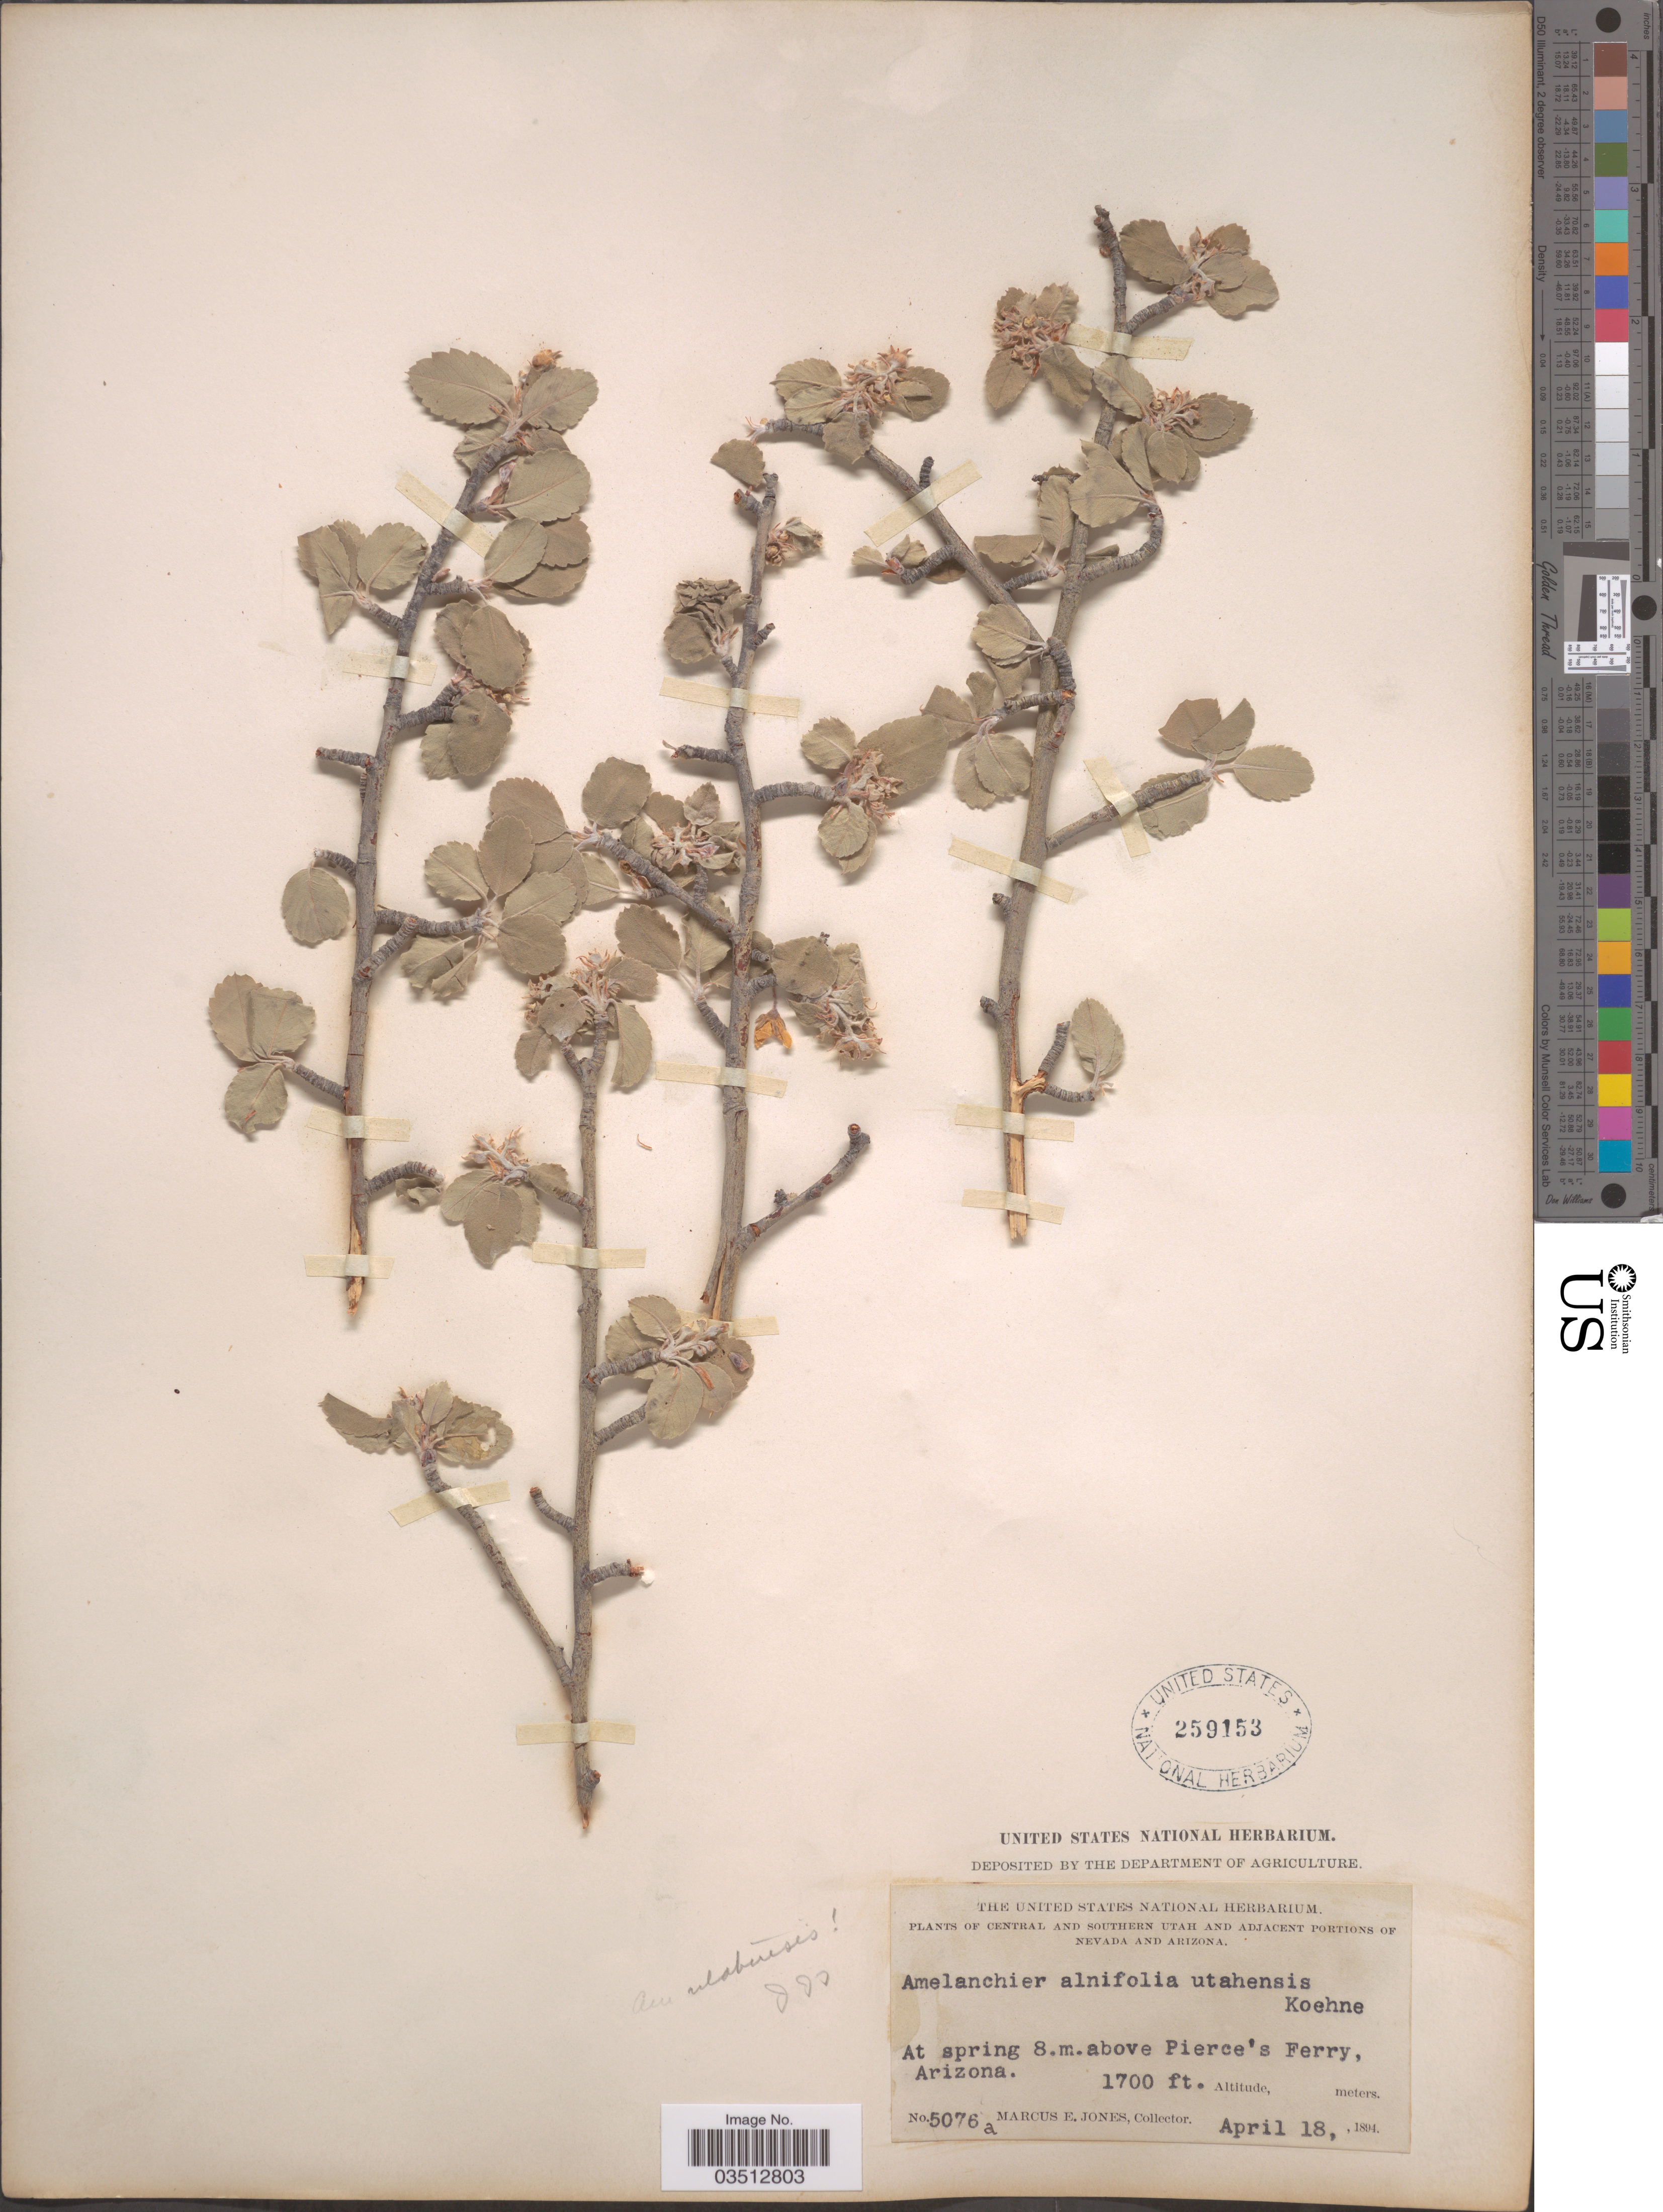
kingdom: Plantae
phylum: Tracheophyta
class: Magnoliopsida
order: Rosales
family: Rosaceae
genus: Amelanchier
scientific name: Amelanchier utahensis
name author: Koehne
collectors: M. E. Jones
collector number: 5076a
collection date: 1894-04-18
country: United States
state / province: Arizona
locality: Adjacent portions of Arizona. At spring 8. m. above Pierce's Ferry.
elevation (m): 518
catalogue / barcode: US 259153